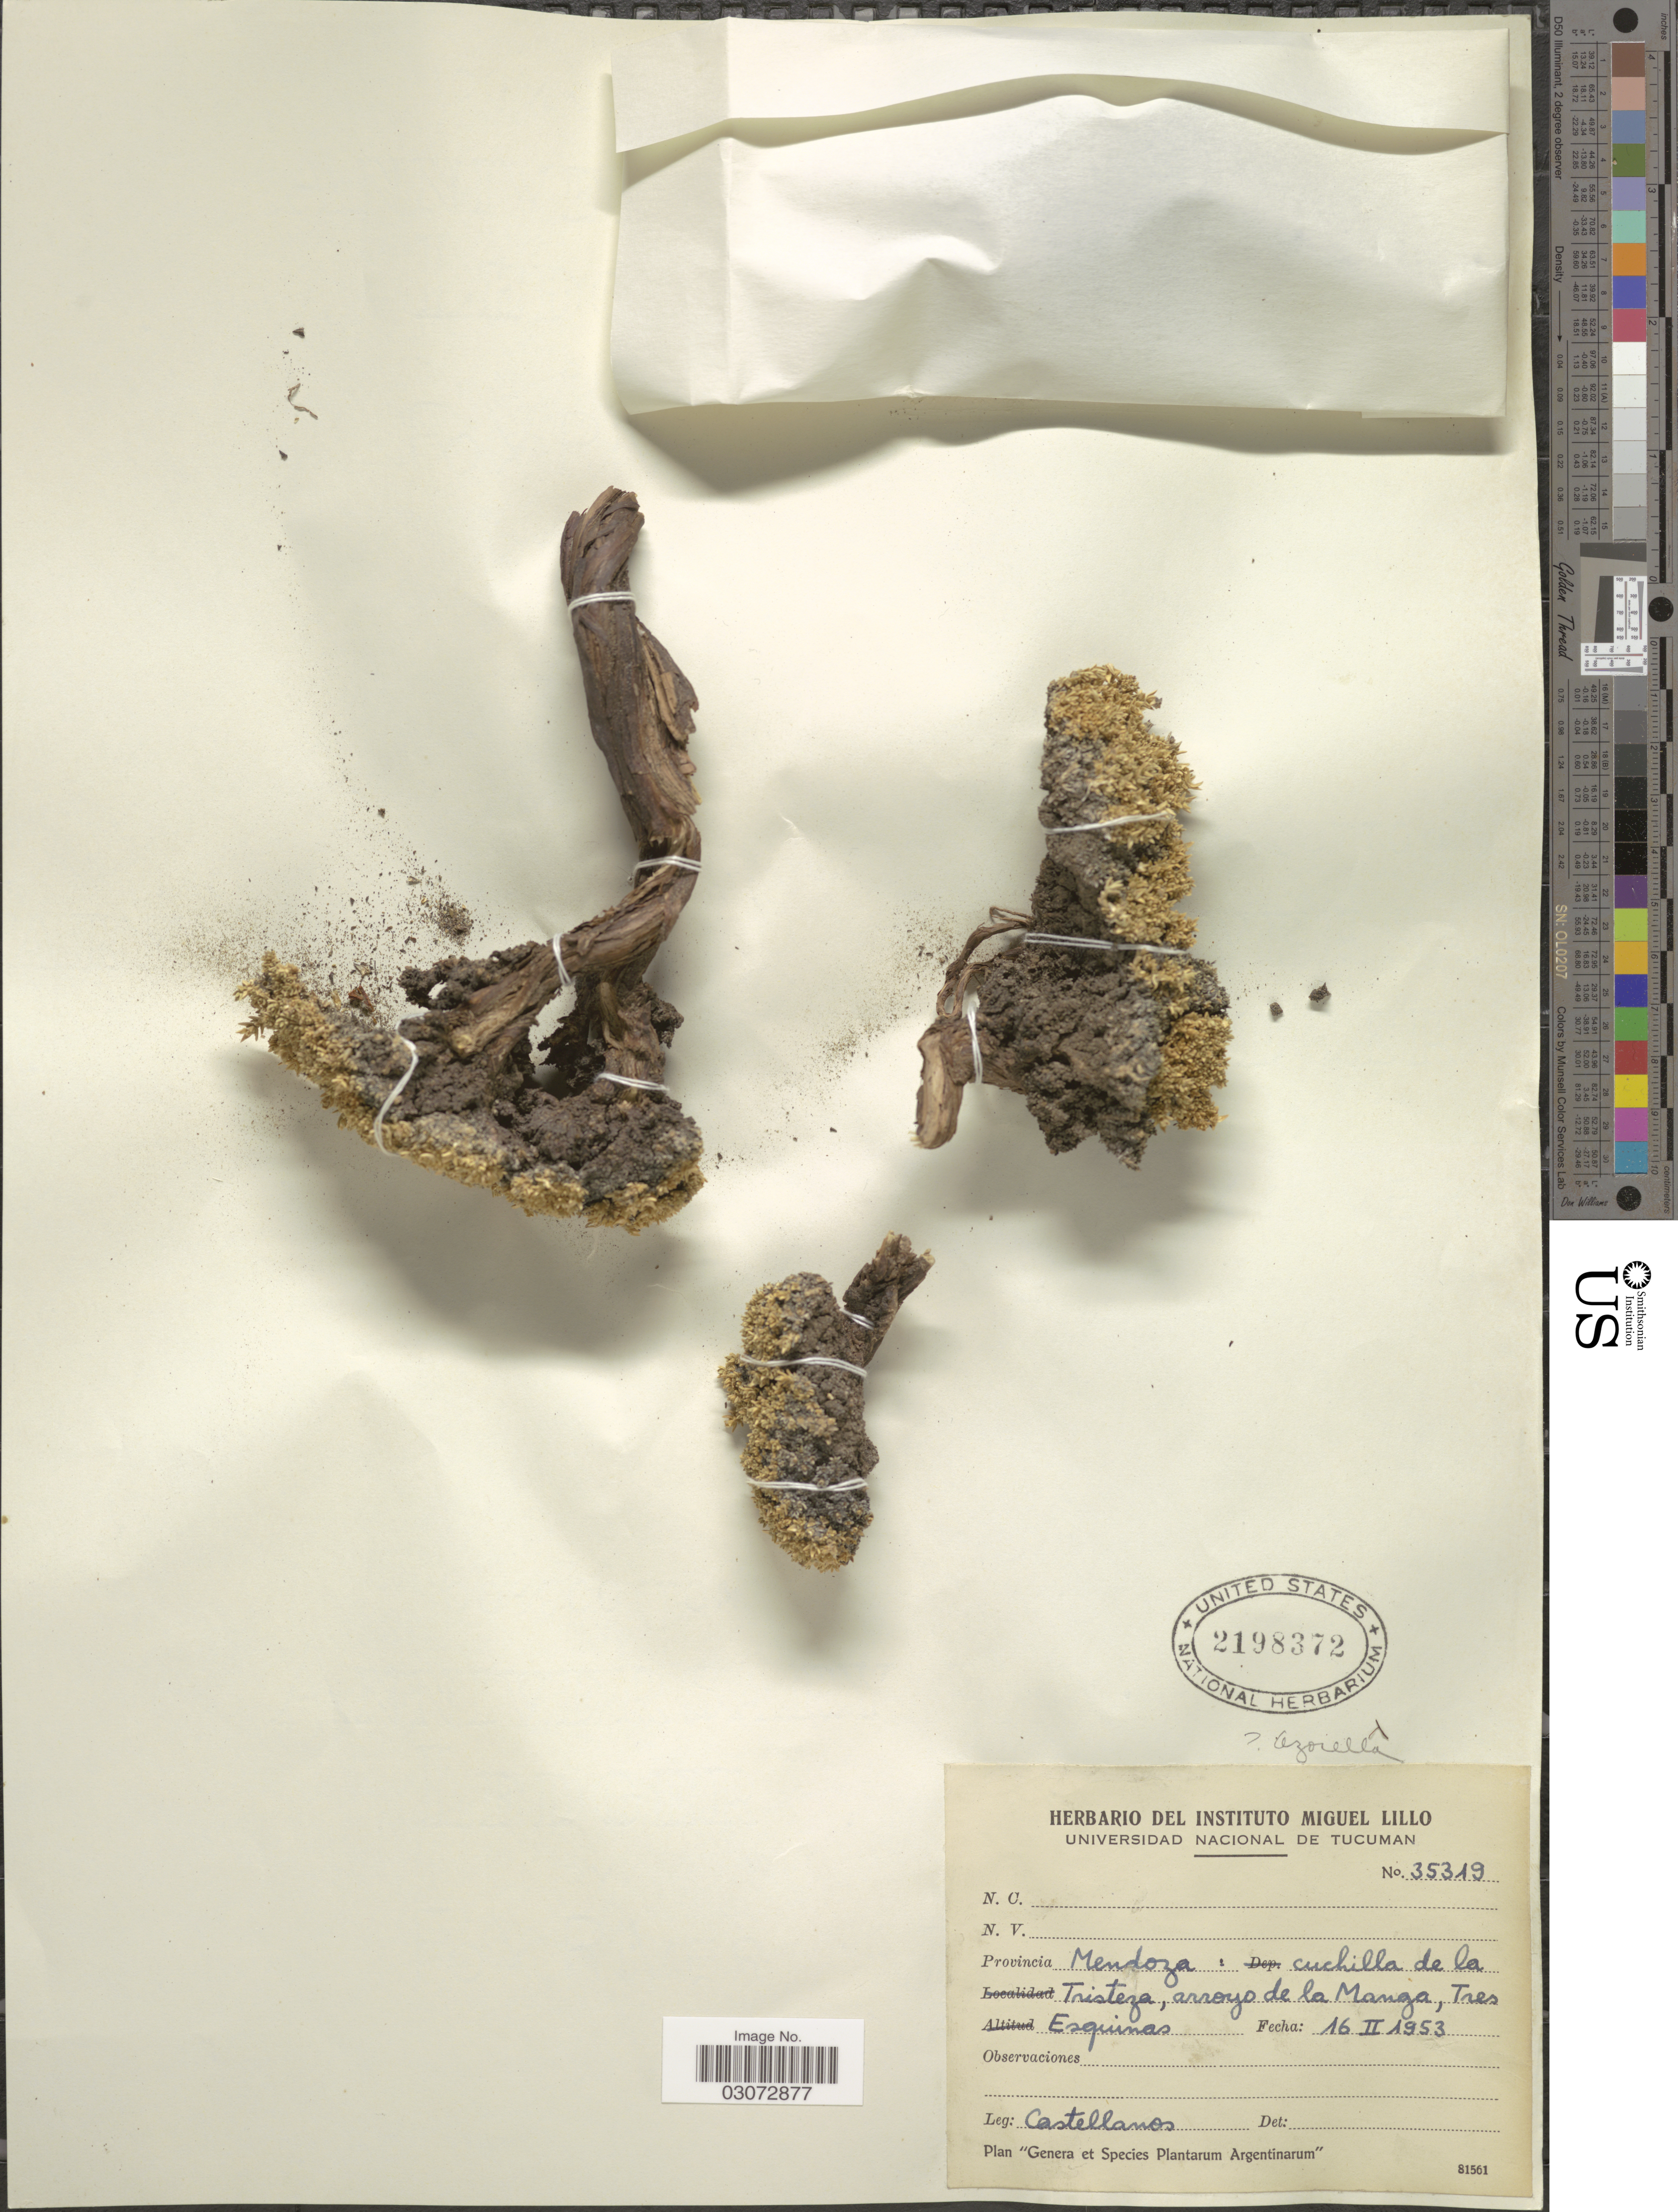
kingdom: Plantae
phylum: Tracheophyta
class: Magnoliopsida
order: Apiales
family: Apiaceae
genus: Azorella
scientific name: Azorella sp.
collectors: -- Castellanos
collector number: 35319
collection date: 1953-02-16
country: Argentina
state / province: Mendoza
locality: Cuchilla de la Tristeza, arroyo de la Manga, Tres Esquinas.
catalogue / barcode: US 2198372